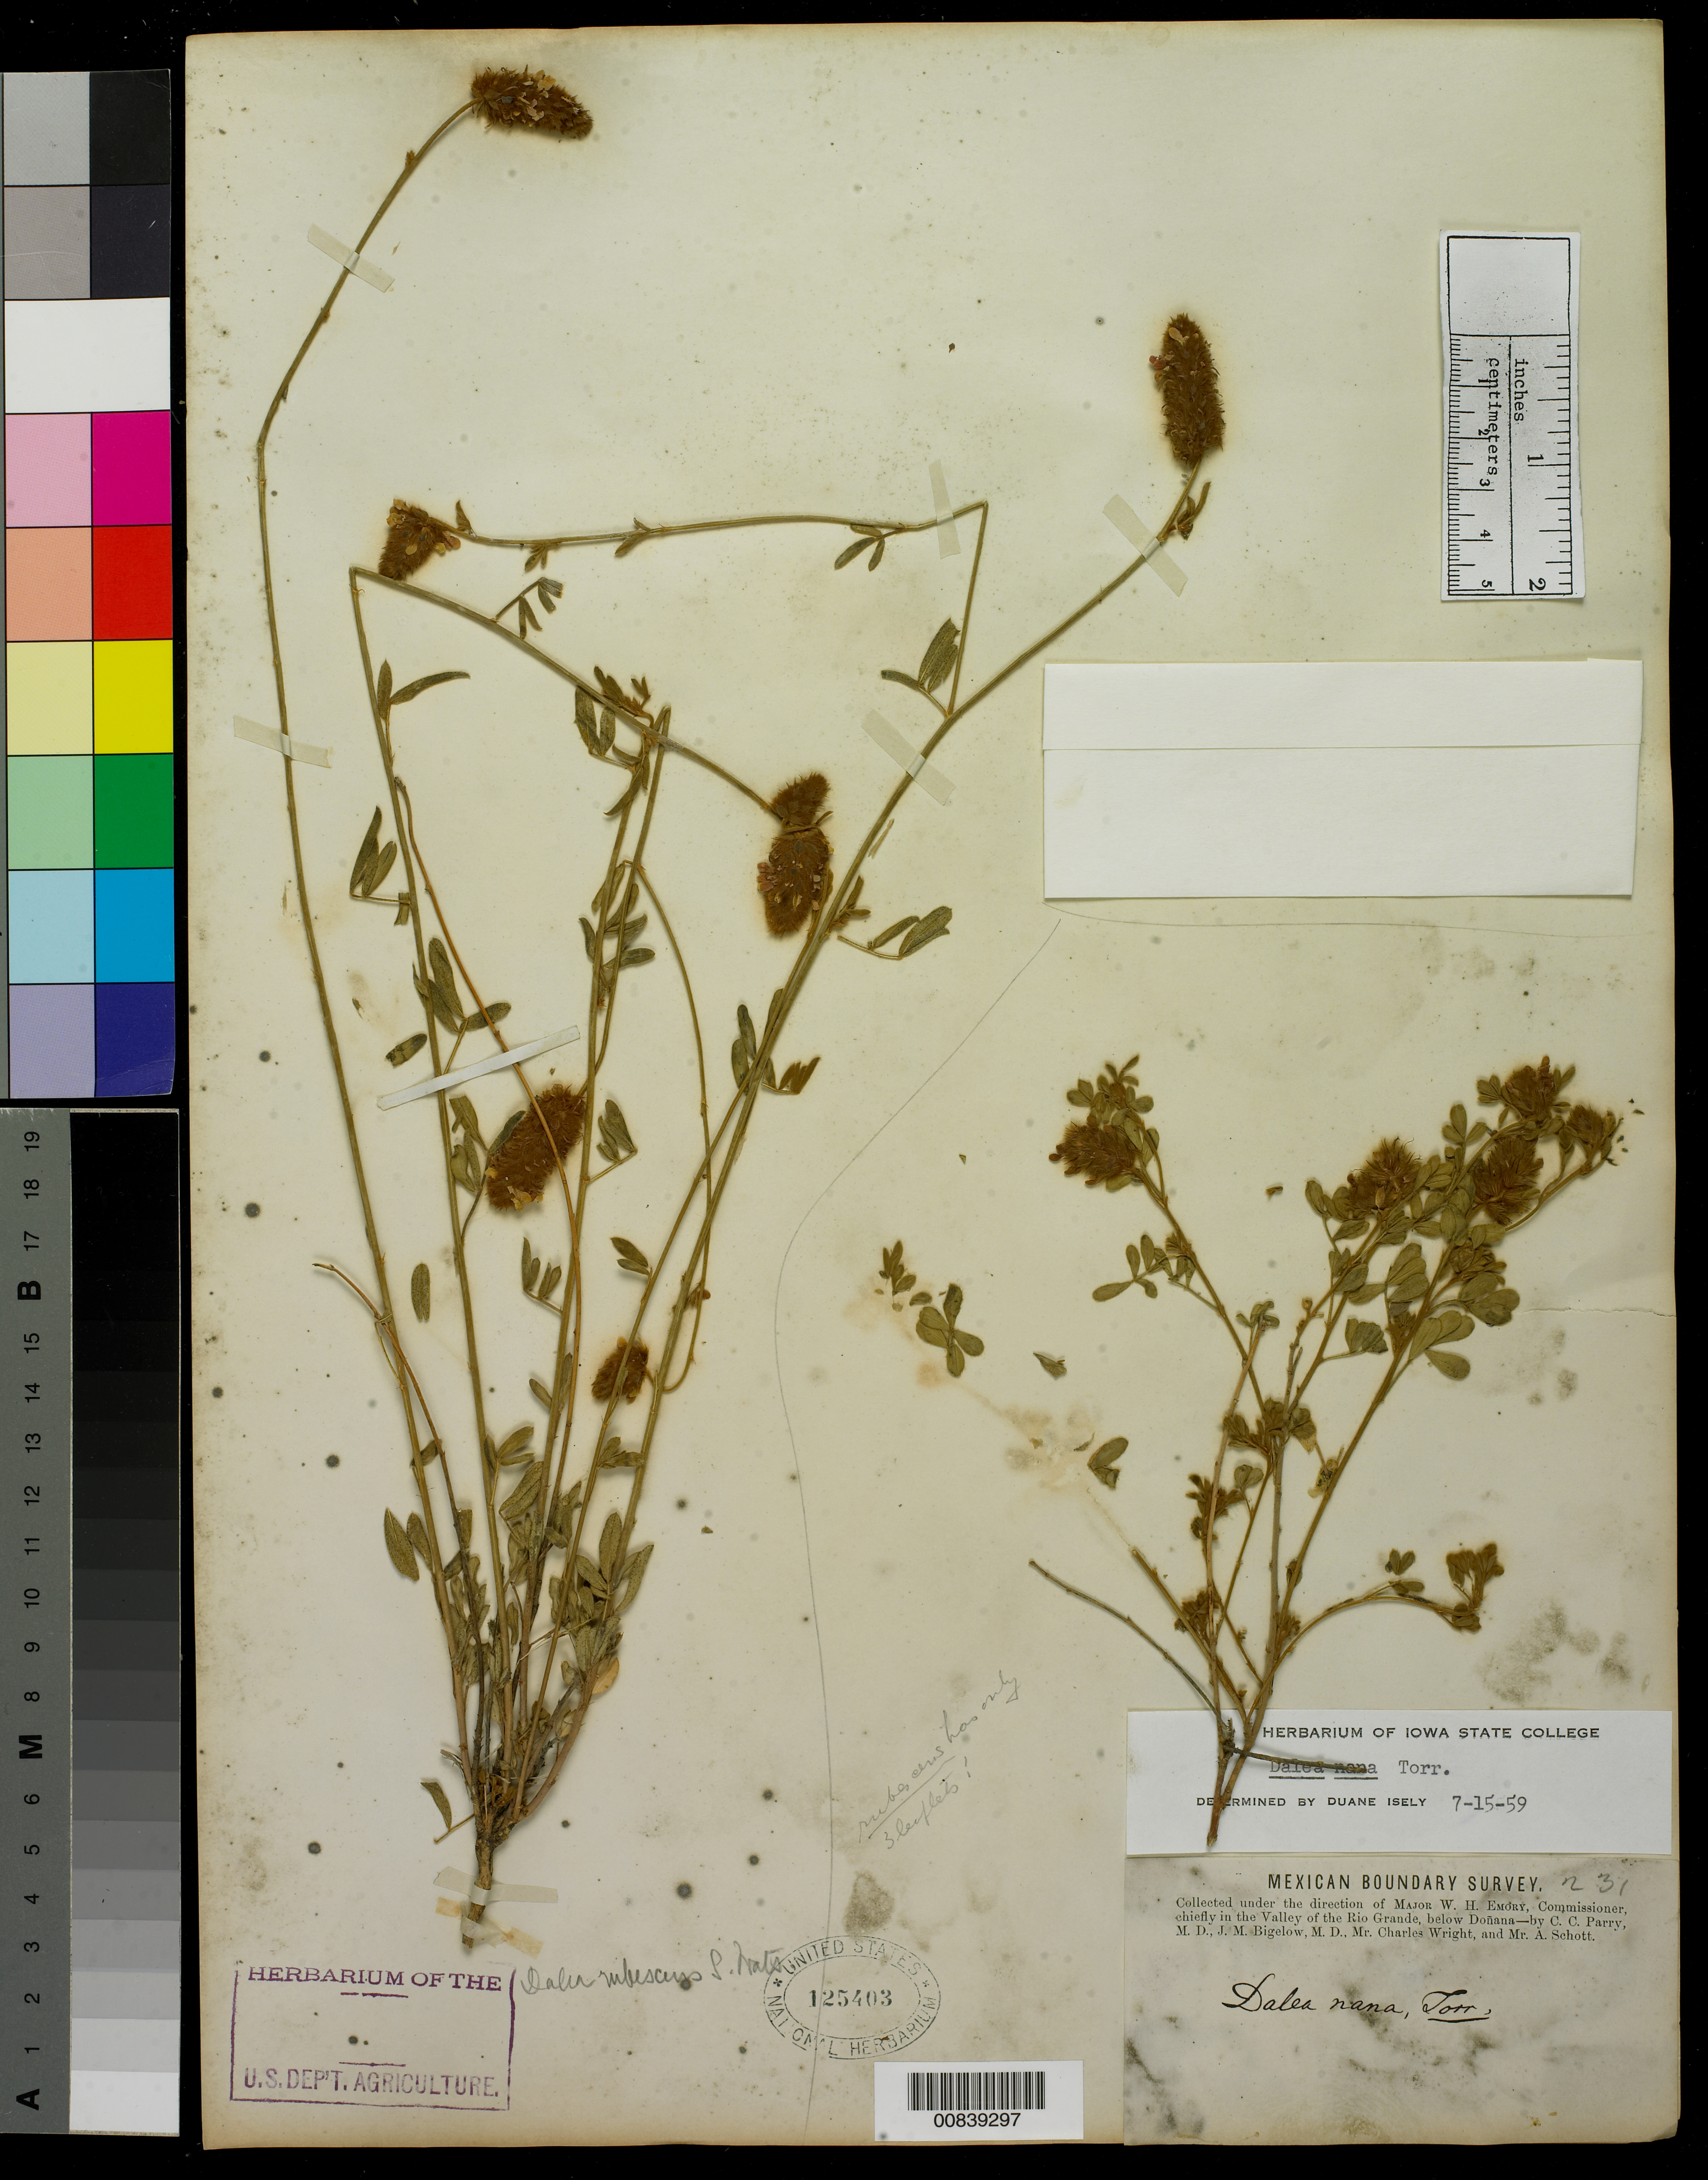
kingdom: Plantae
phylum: Tracheophyta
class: Magnoliopsida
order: Fabales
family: Fabaceae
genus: Dalea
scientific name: Dalea nana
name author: Torr. & A. Gray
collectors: C. C. Parry, J. M. Bigelow, C. Wright & A. C. V. Schott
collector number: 231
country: United States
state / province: New Mexico / Texas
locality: Valley of the Rio Grande, below Doñana.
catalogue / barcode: US 125403